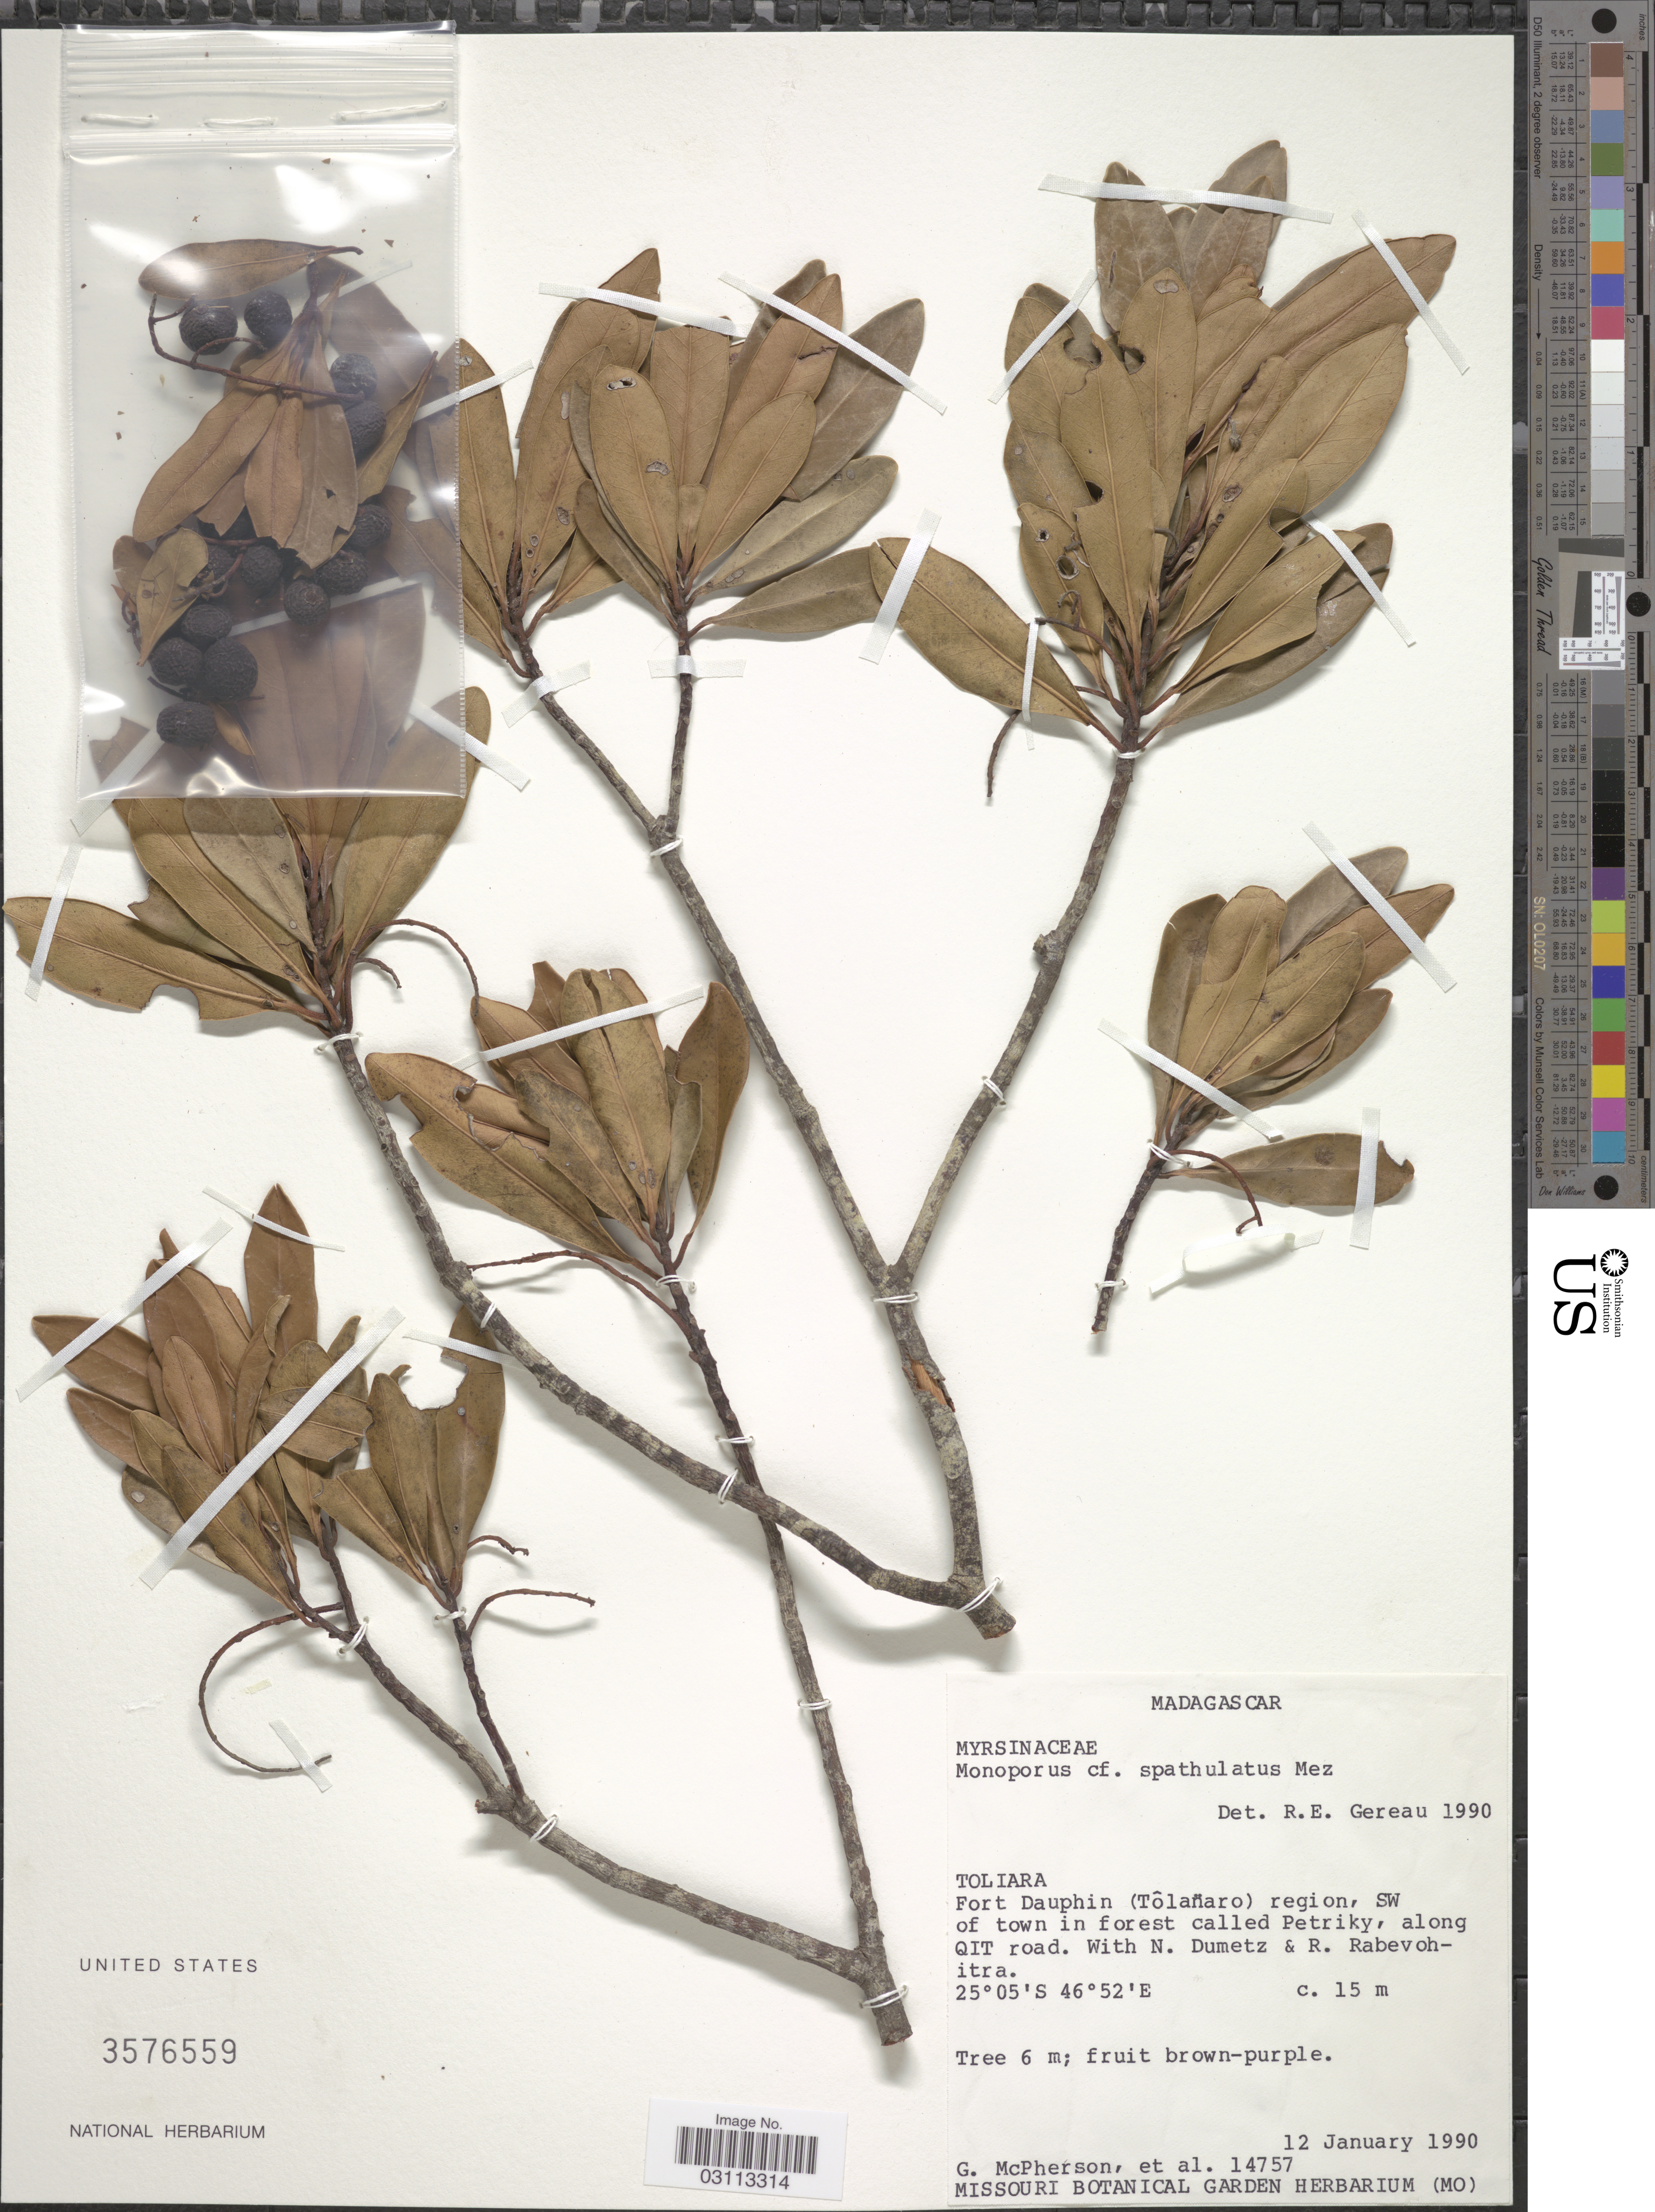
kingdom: Plantae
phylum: Tracheophyta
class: Magnoliopsida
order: Ericales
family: Primulaceae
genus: Monoporus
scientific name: Monoporus spathulatus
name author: Mez in Engl.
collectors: G. McPherson, N. Dumetz & R. Rabevohitra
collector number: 14757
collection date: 1990-01-12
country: Madagascar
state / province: Anosy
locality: Fort Dauphin (Tôlañaro) region, SW of town in forest called Petriky, along QIT road.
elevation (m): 15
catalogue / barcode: US 3576559